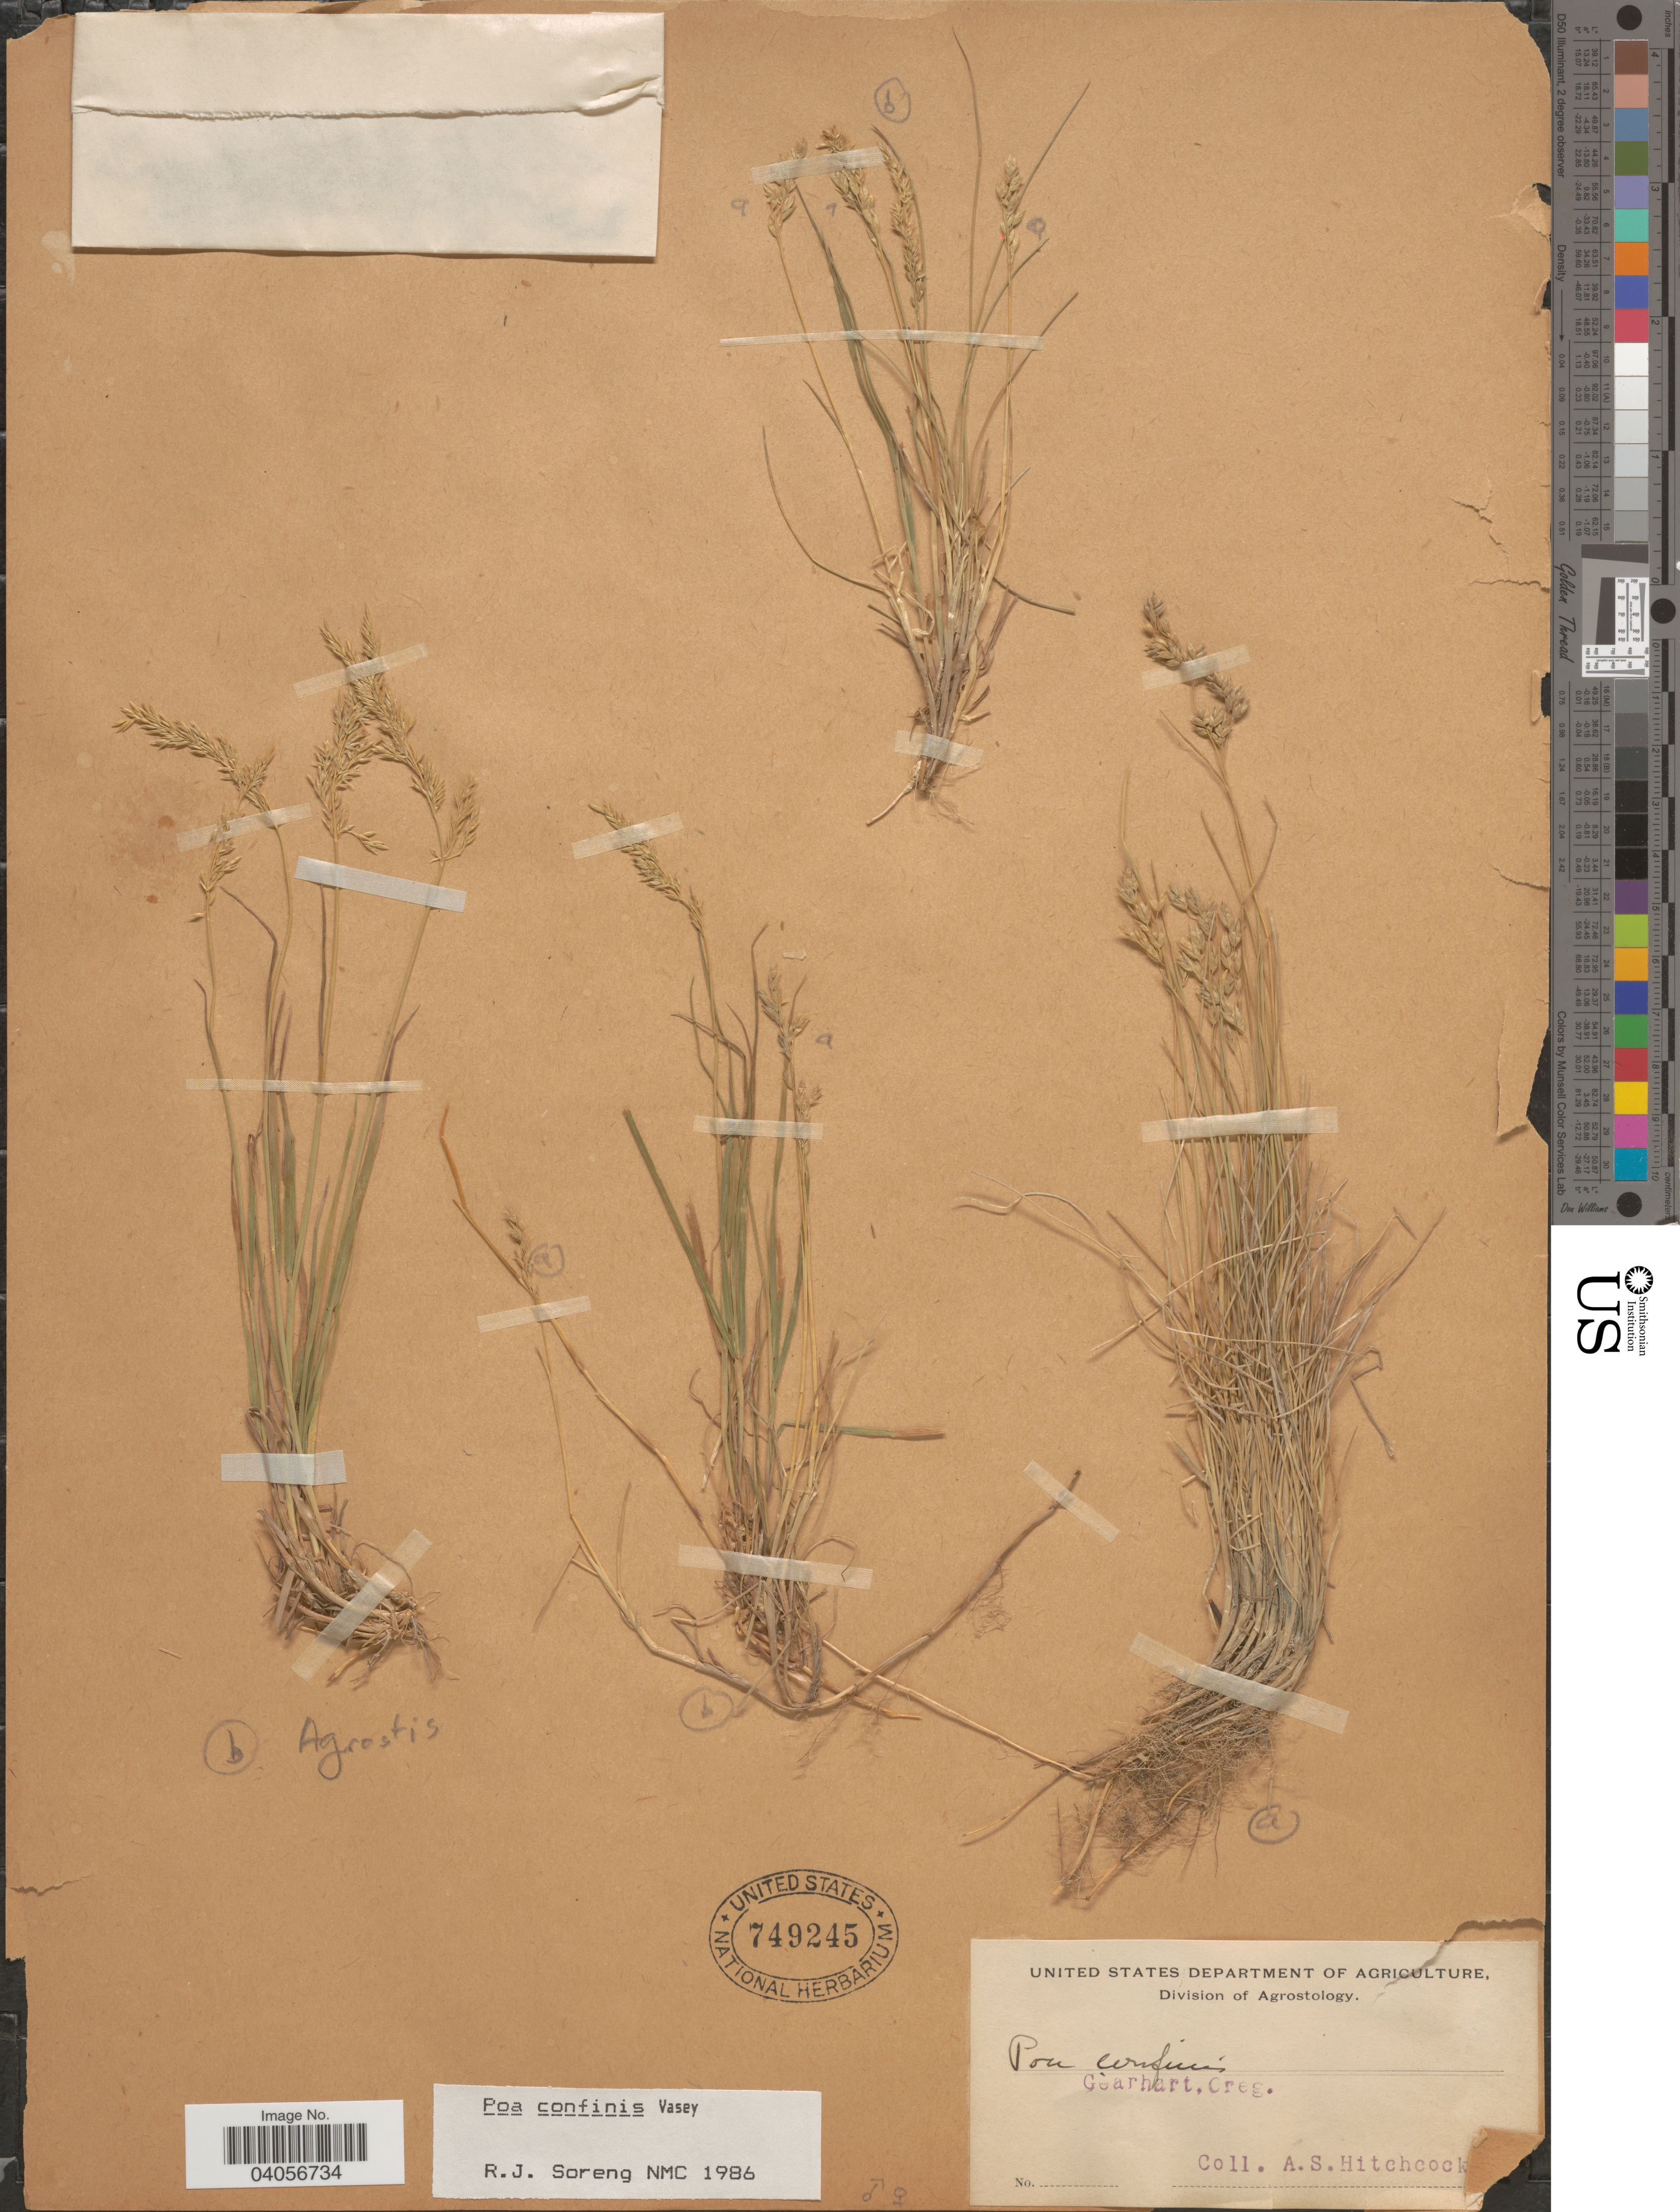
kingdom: Plantae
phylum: Tracheophyta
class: Liliopsida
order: Poales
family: Poaceae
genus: Poa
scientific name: Poa confinis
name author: Vasey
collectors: A. S. Hitchcock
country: United States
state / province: Oregon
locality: Gearhart.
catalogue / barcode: US 749245